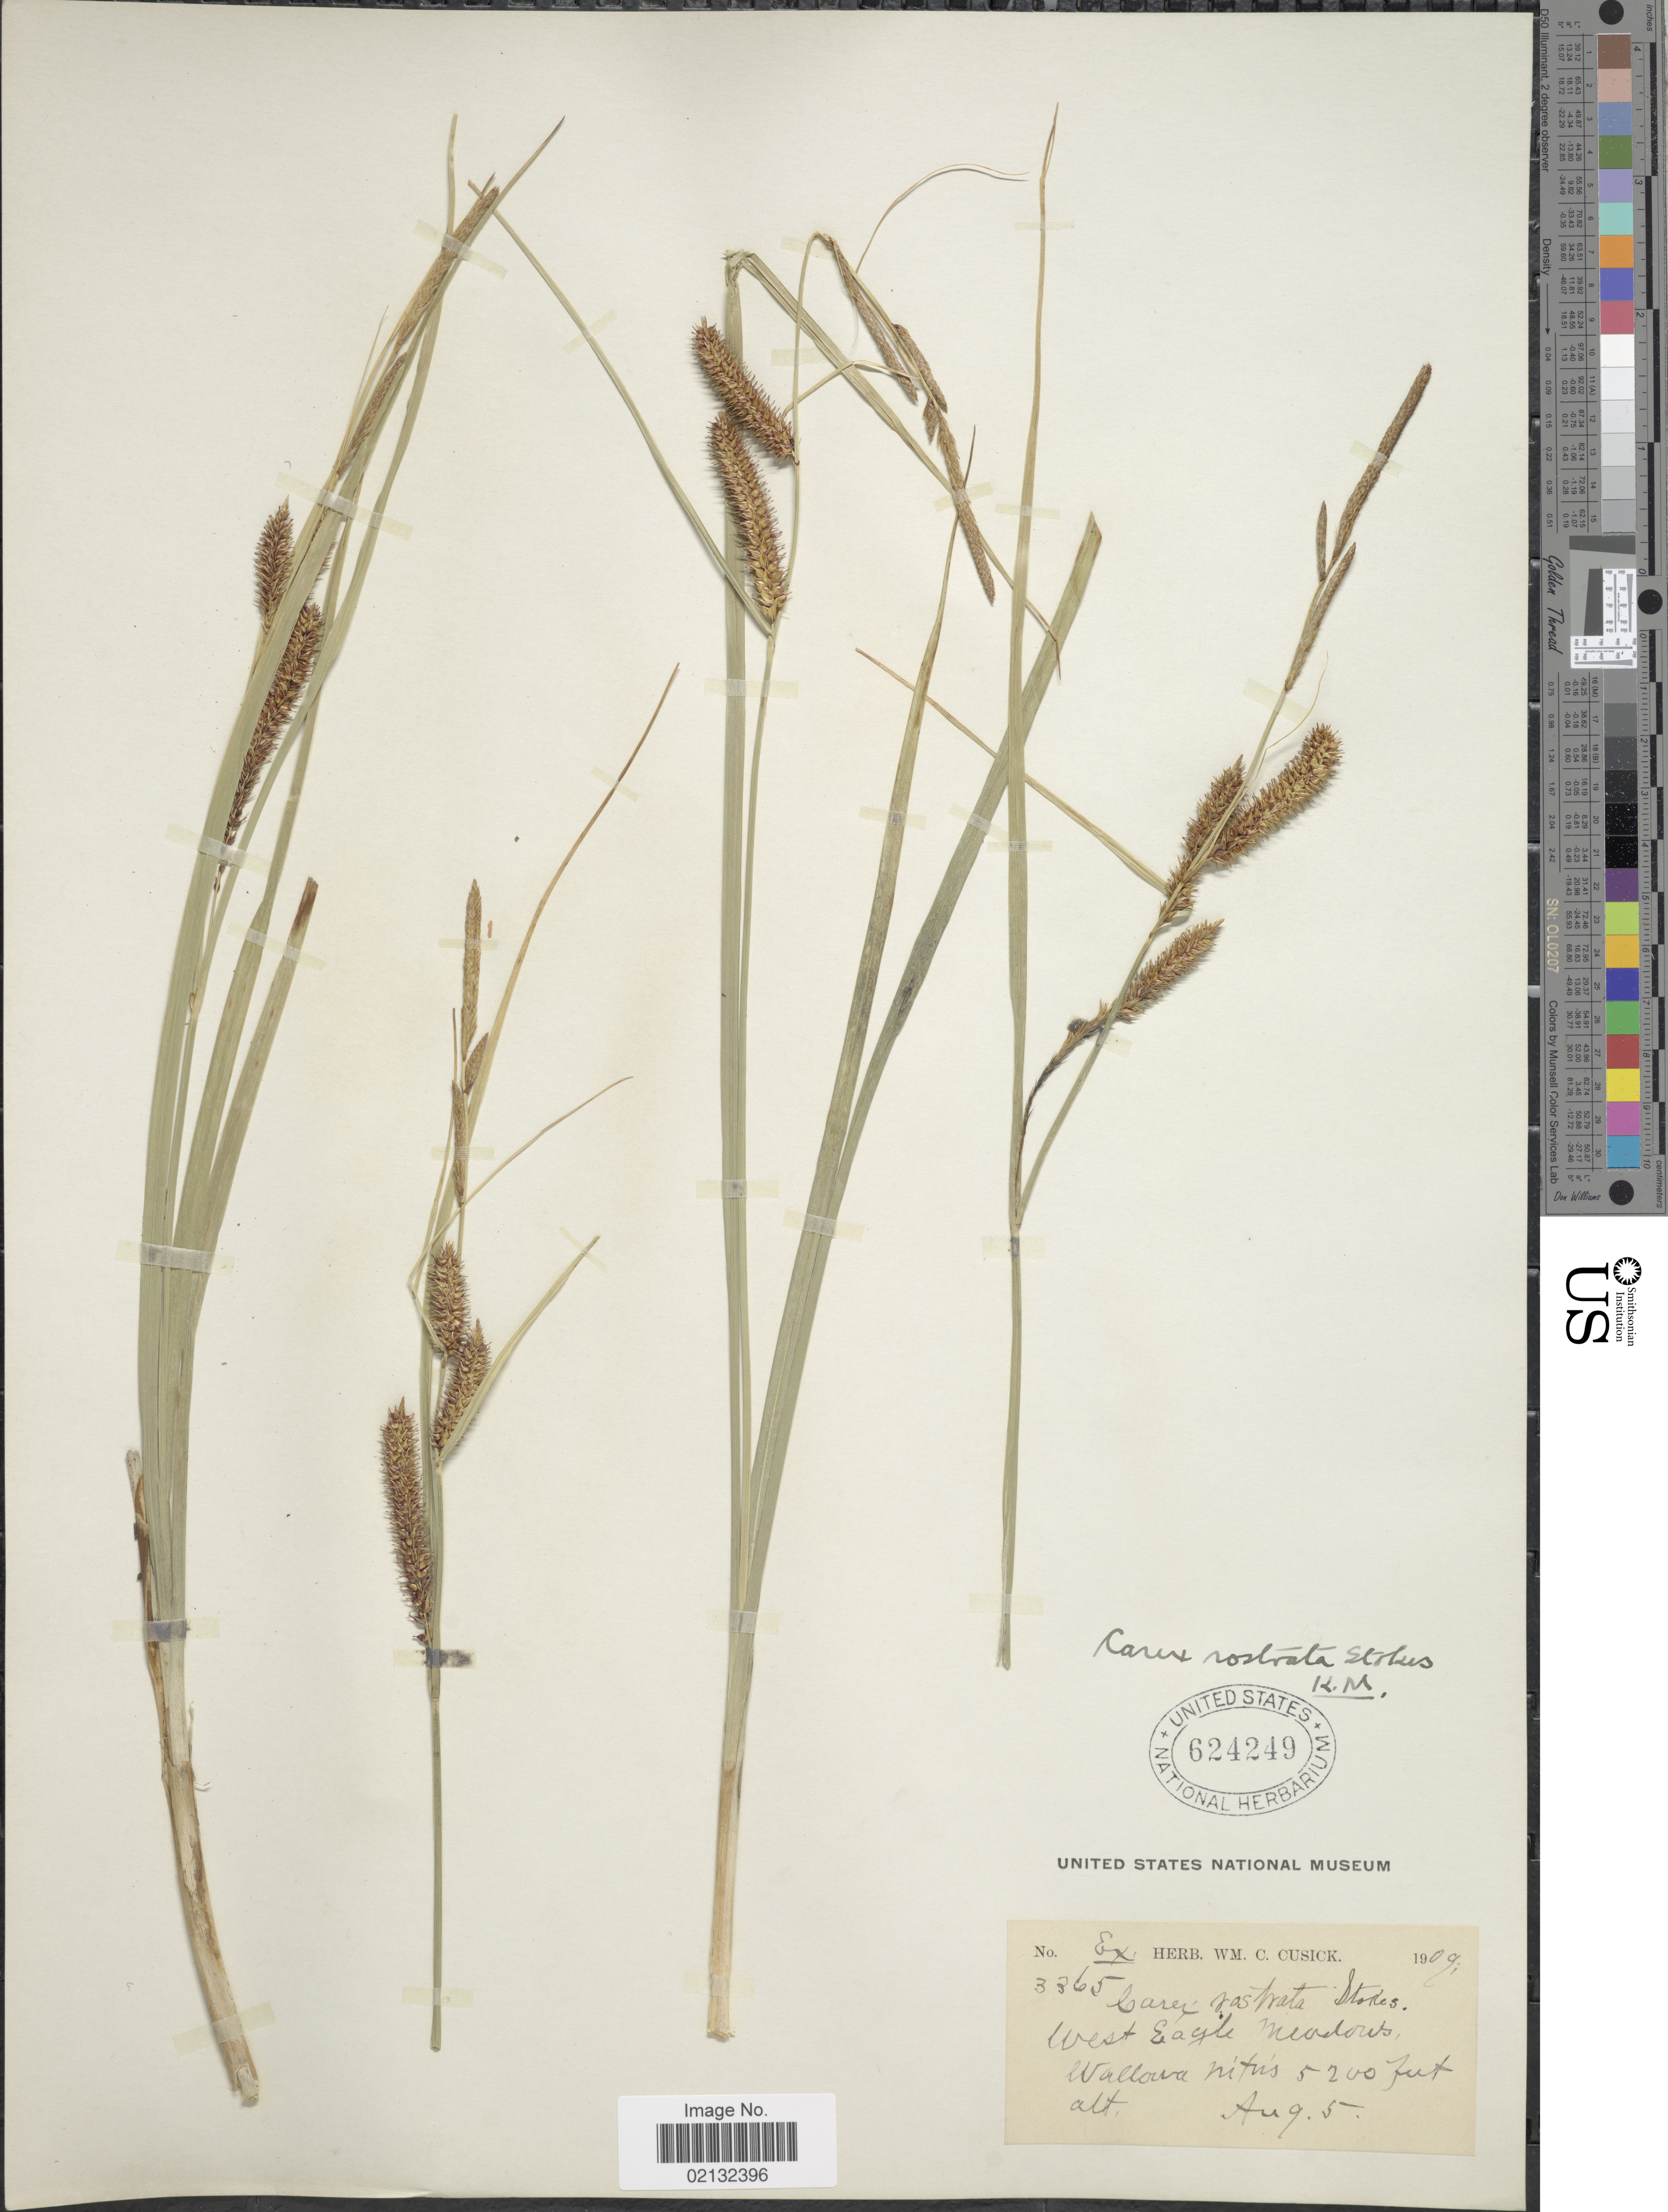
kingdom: Plantae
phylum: Tracheophyta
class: Liliopsida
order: Poales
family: Cyperaceae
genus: Carex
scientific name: Carex rostrata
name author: Stokes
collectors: ex herb. Wm. C. Cusick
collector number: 3365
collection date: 1909-08-05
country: United States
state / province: Oregon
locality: West Eagle Meadows, Wallowa Mtns.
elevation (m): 1585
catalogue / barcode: US 624249